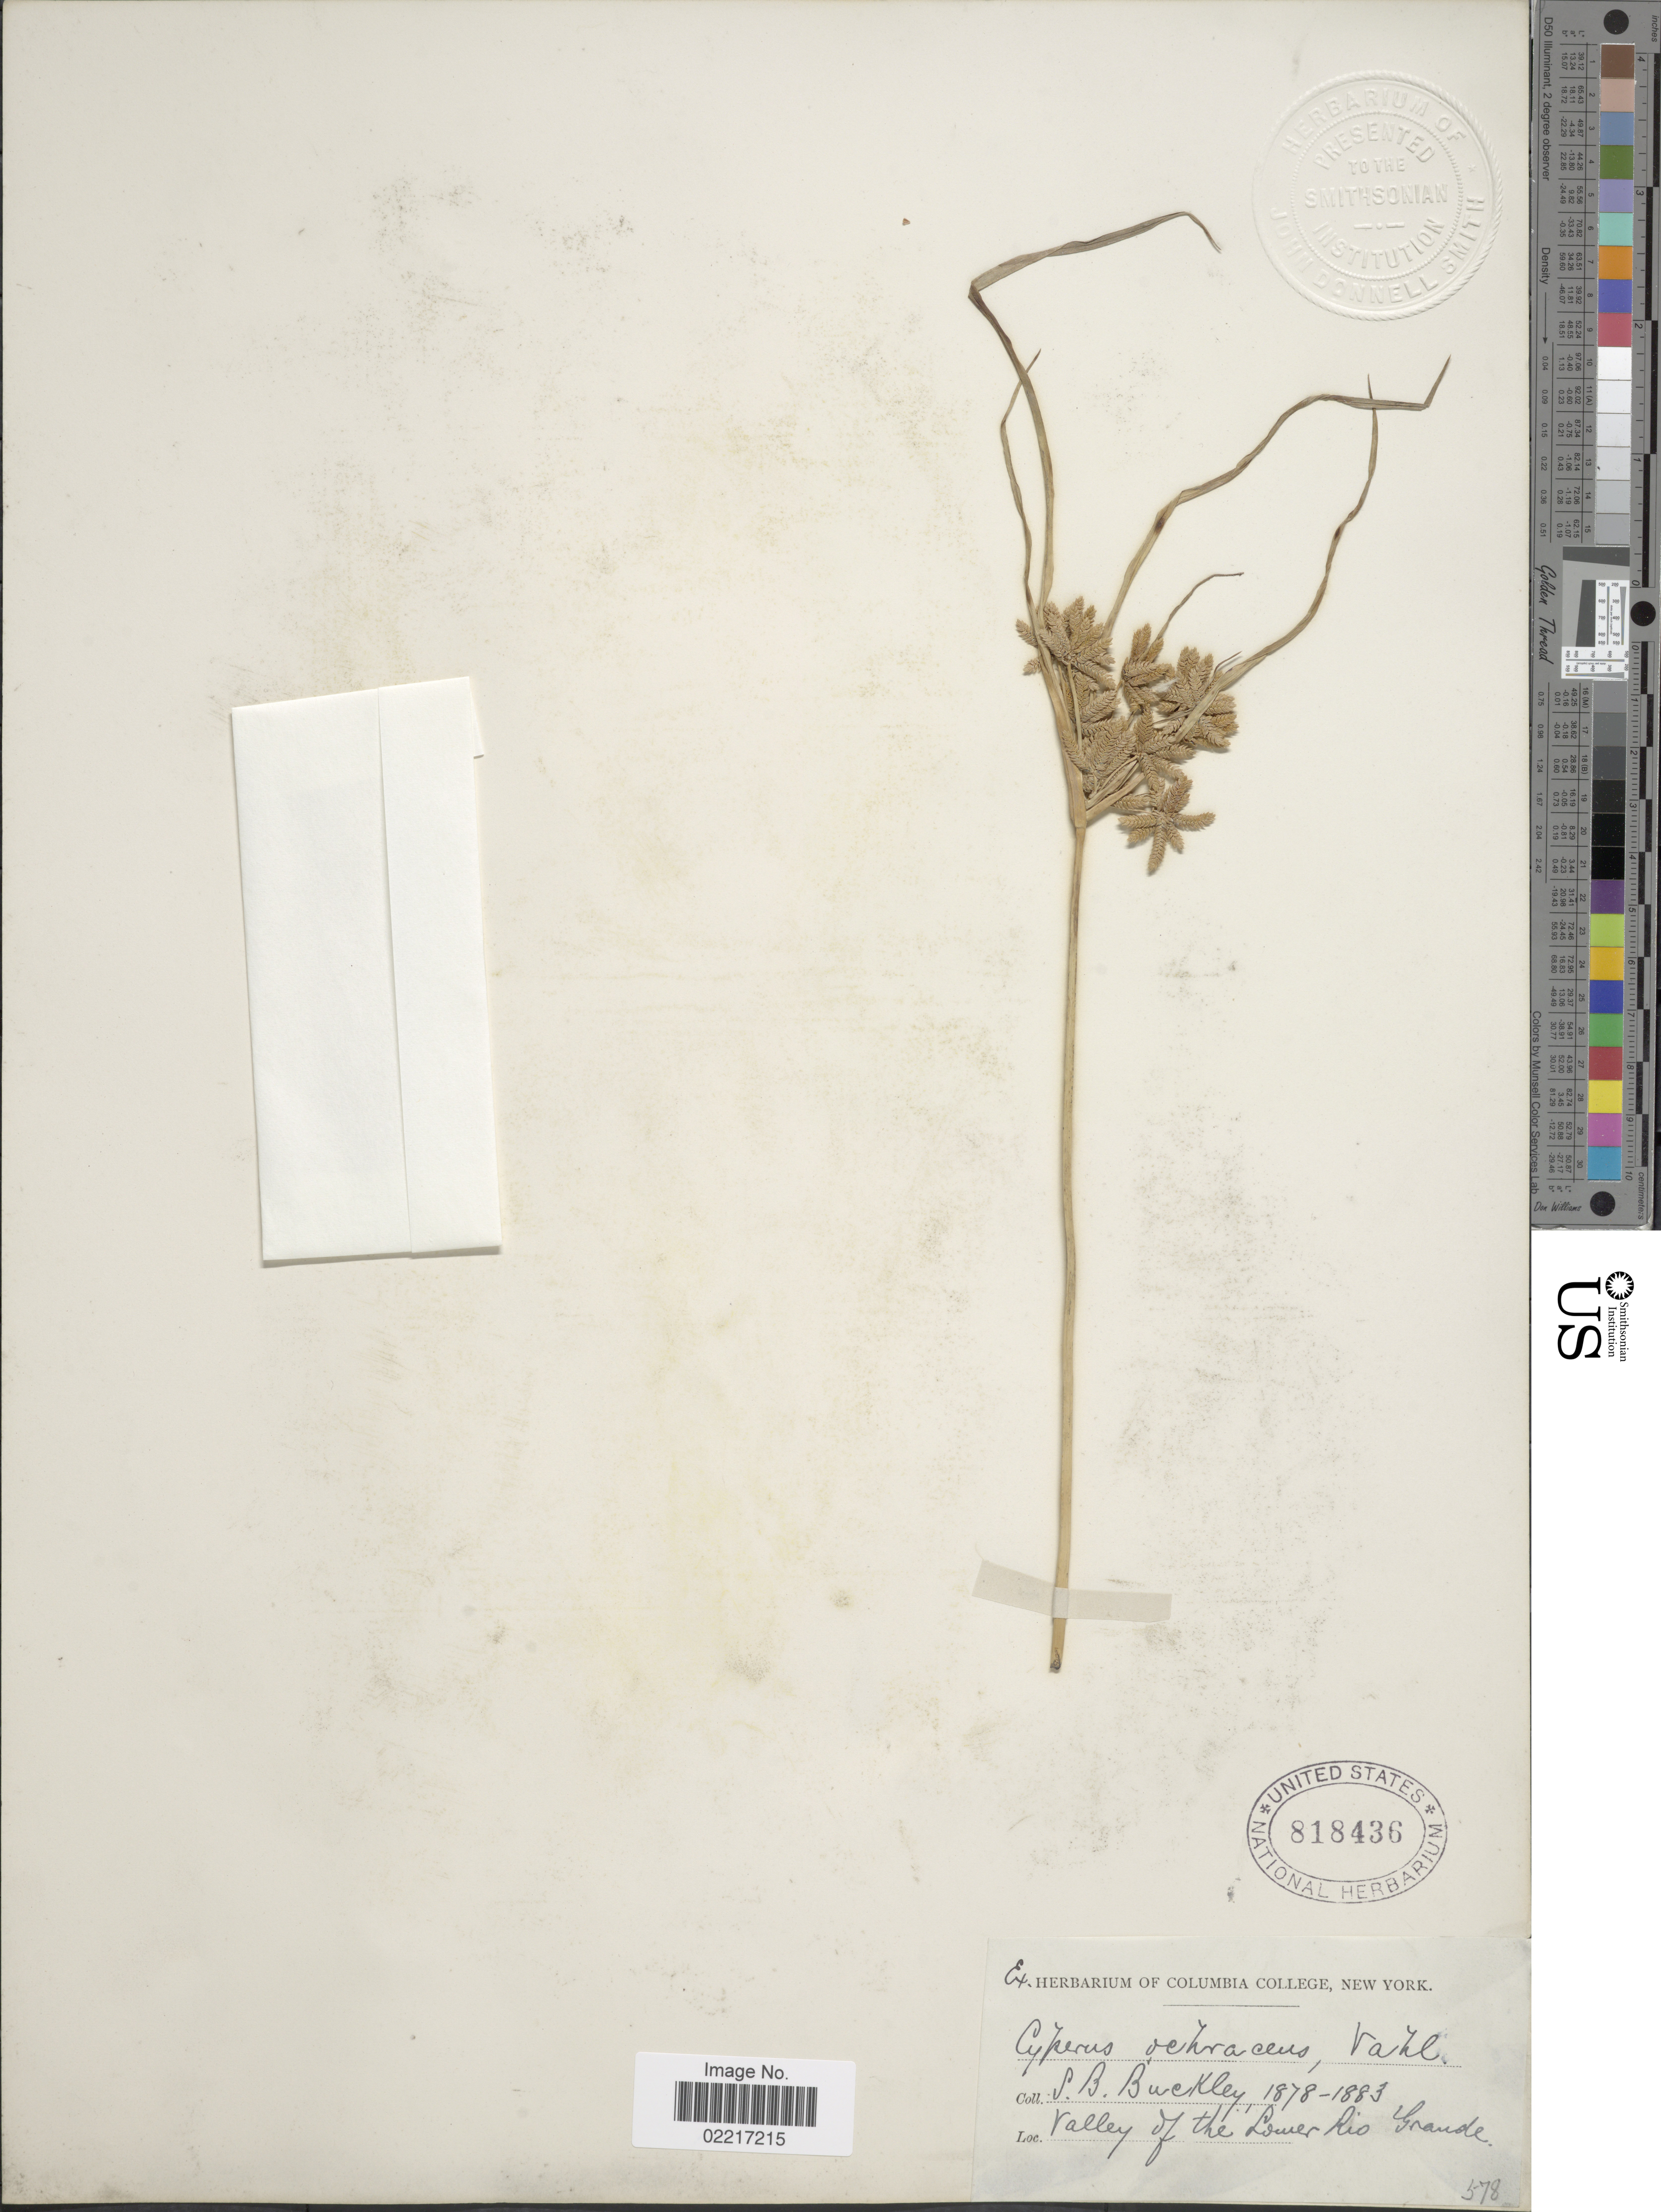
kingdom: Plantae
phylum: Tracheophyta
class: Liliopsida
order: Poales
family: Cyperaceae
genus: Cyperus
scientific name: Cyperus ochraceus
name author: Vahl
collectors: S. B. Buckley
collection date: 1878/1883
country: United States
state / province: Texas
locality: Valley of the Lower Rio Grande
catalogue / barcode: US 818436